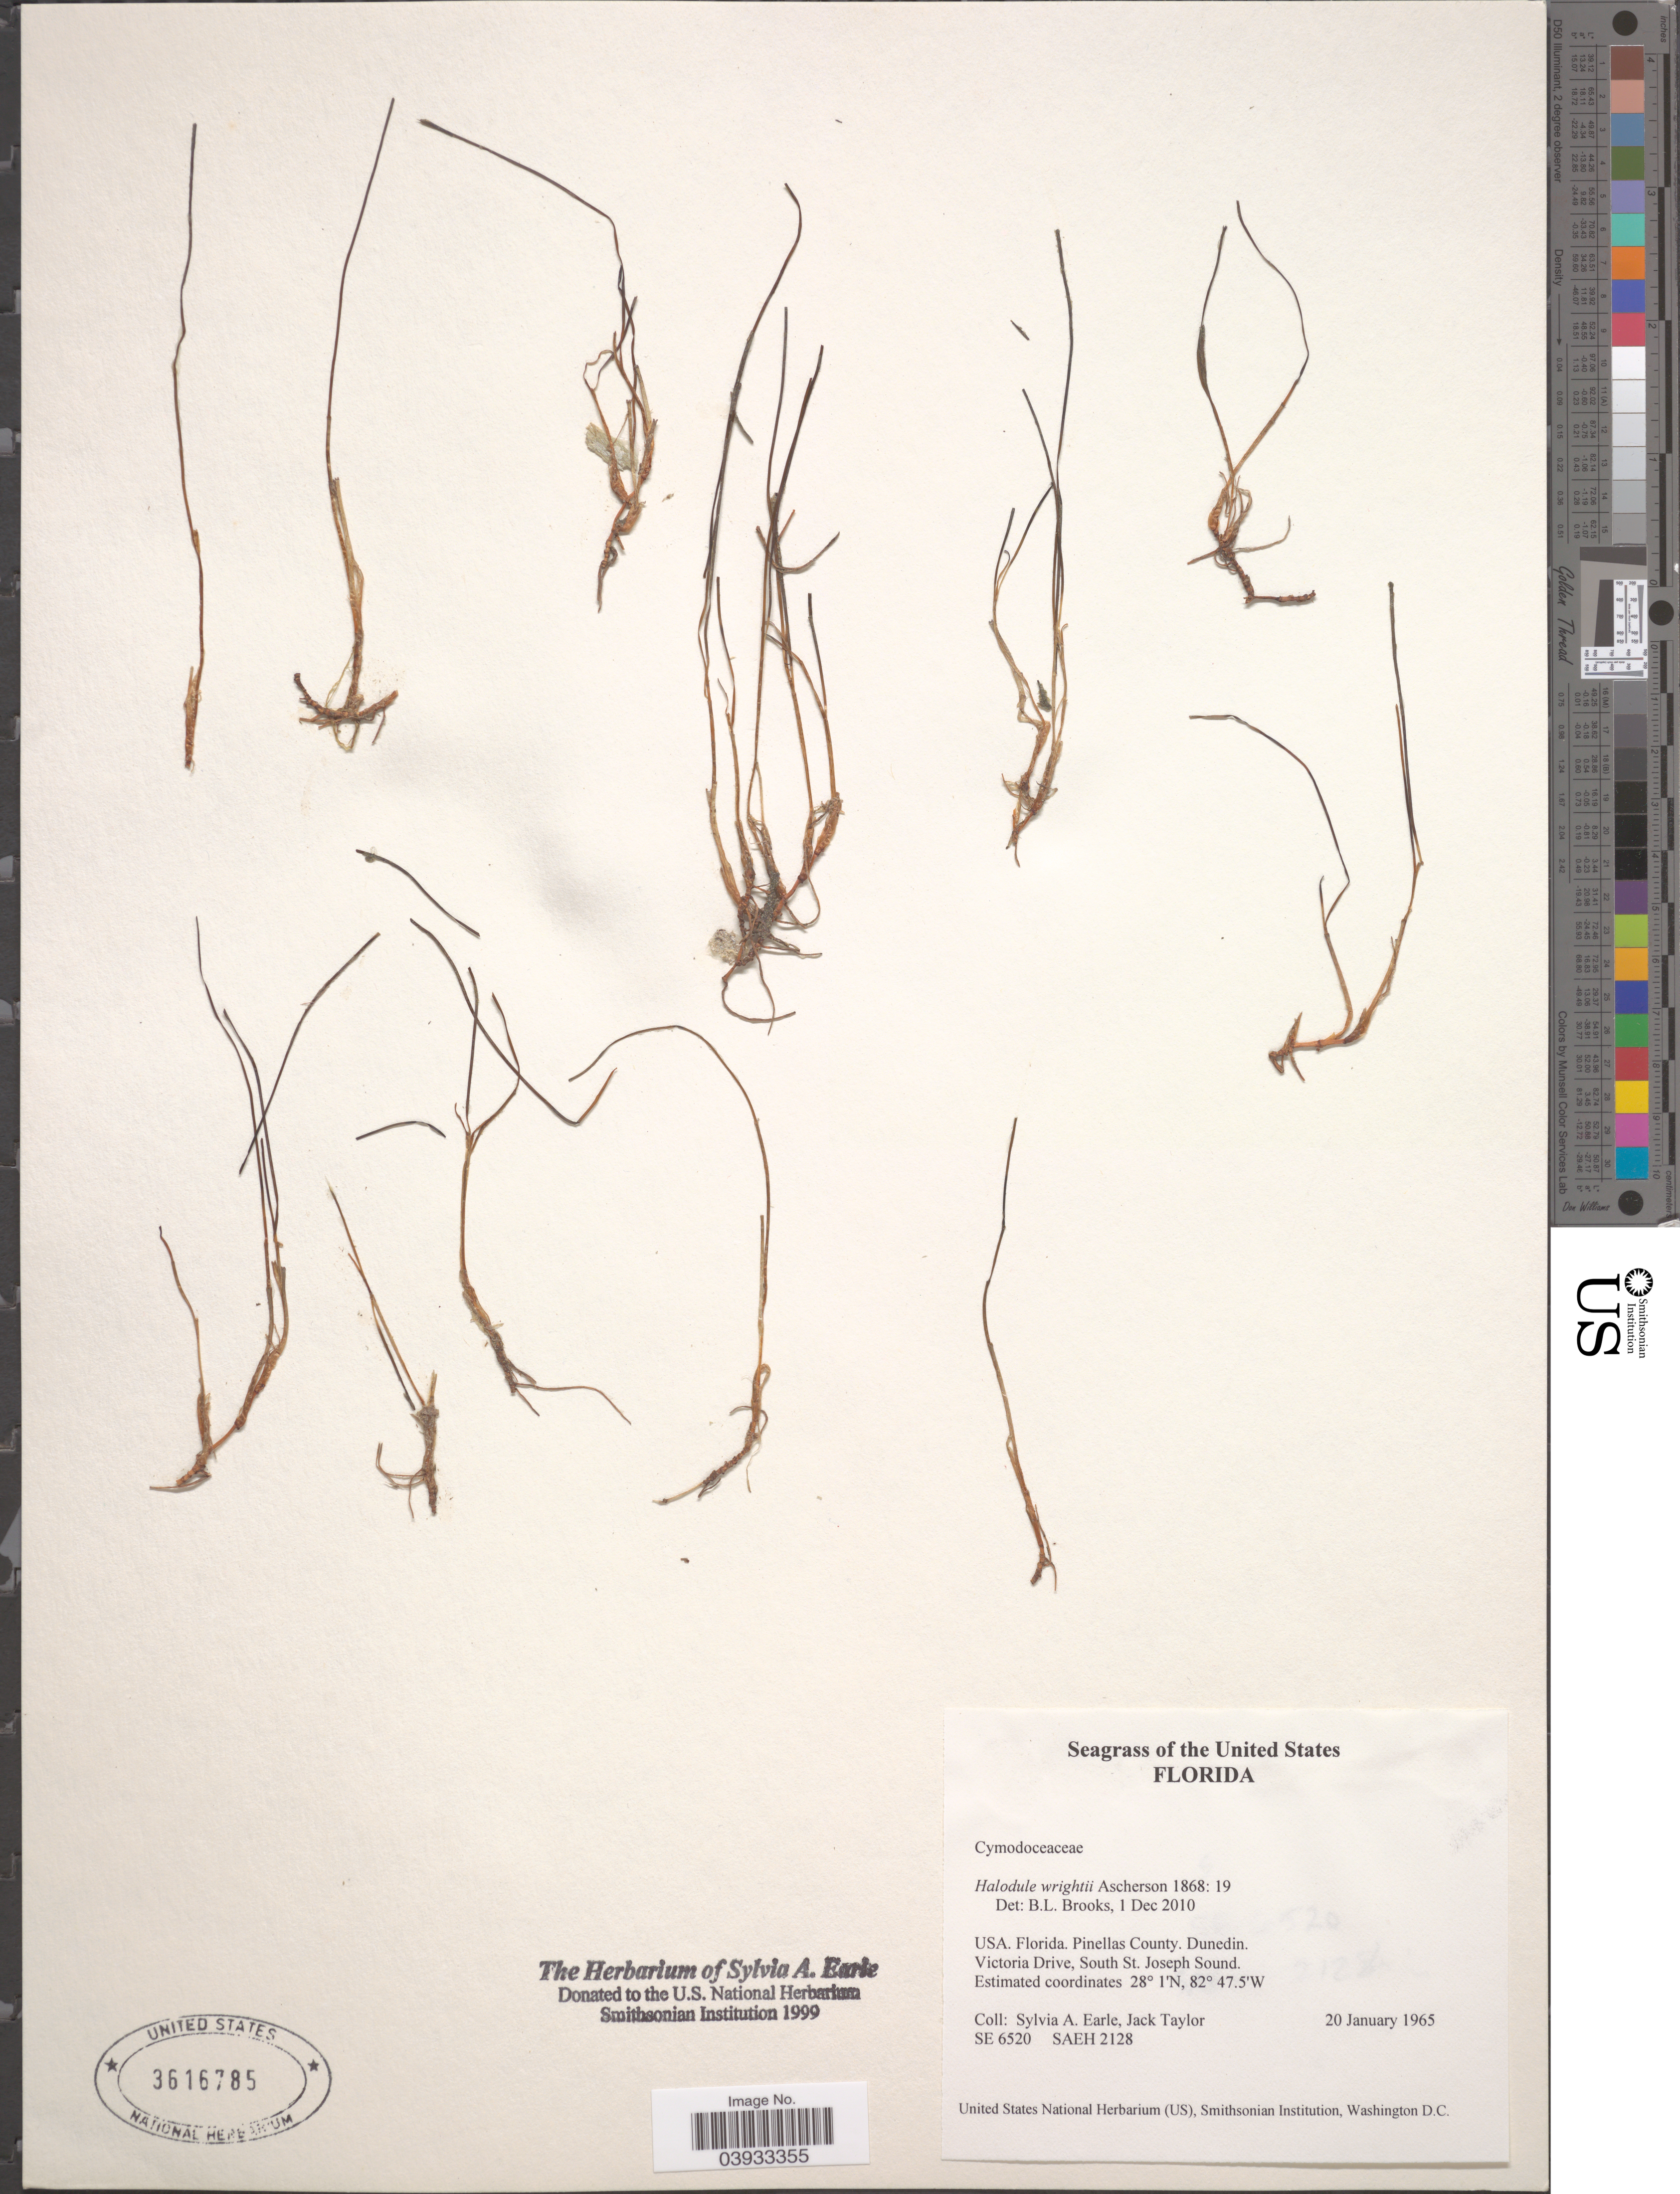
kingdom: Plantae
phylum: Tracheophyta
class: Liliopsida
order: Alismatales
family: Cymodoceaceae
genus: Halodule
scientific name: Halodule wrightii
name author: Asch.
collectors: S. A. Earle & J. Taylor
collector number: SE6520/SAEH2128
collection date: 1965-01-20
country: United States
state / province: Florida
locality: Pinellas County. Dunedin. Victoria Drive, South St. Joseph Sound.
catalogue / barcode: US 3616785